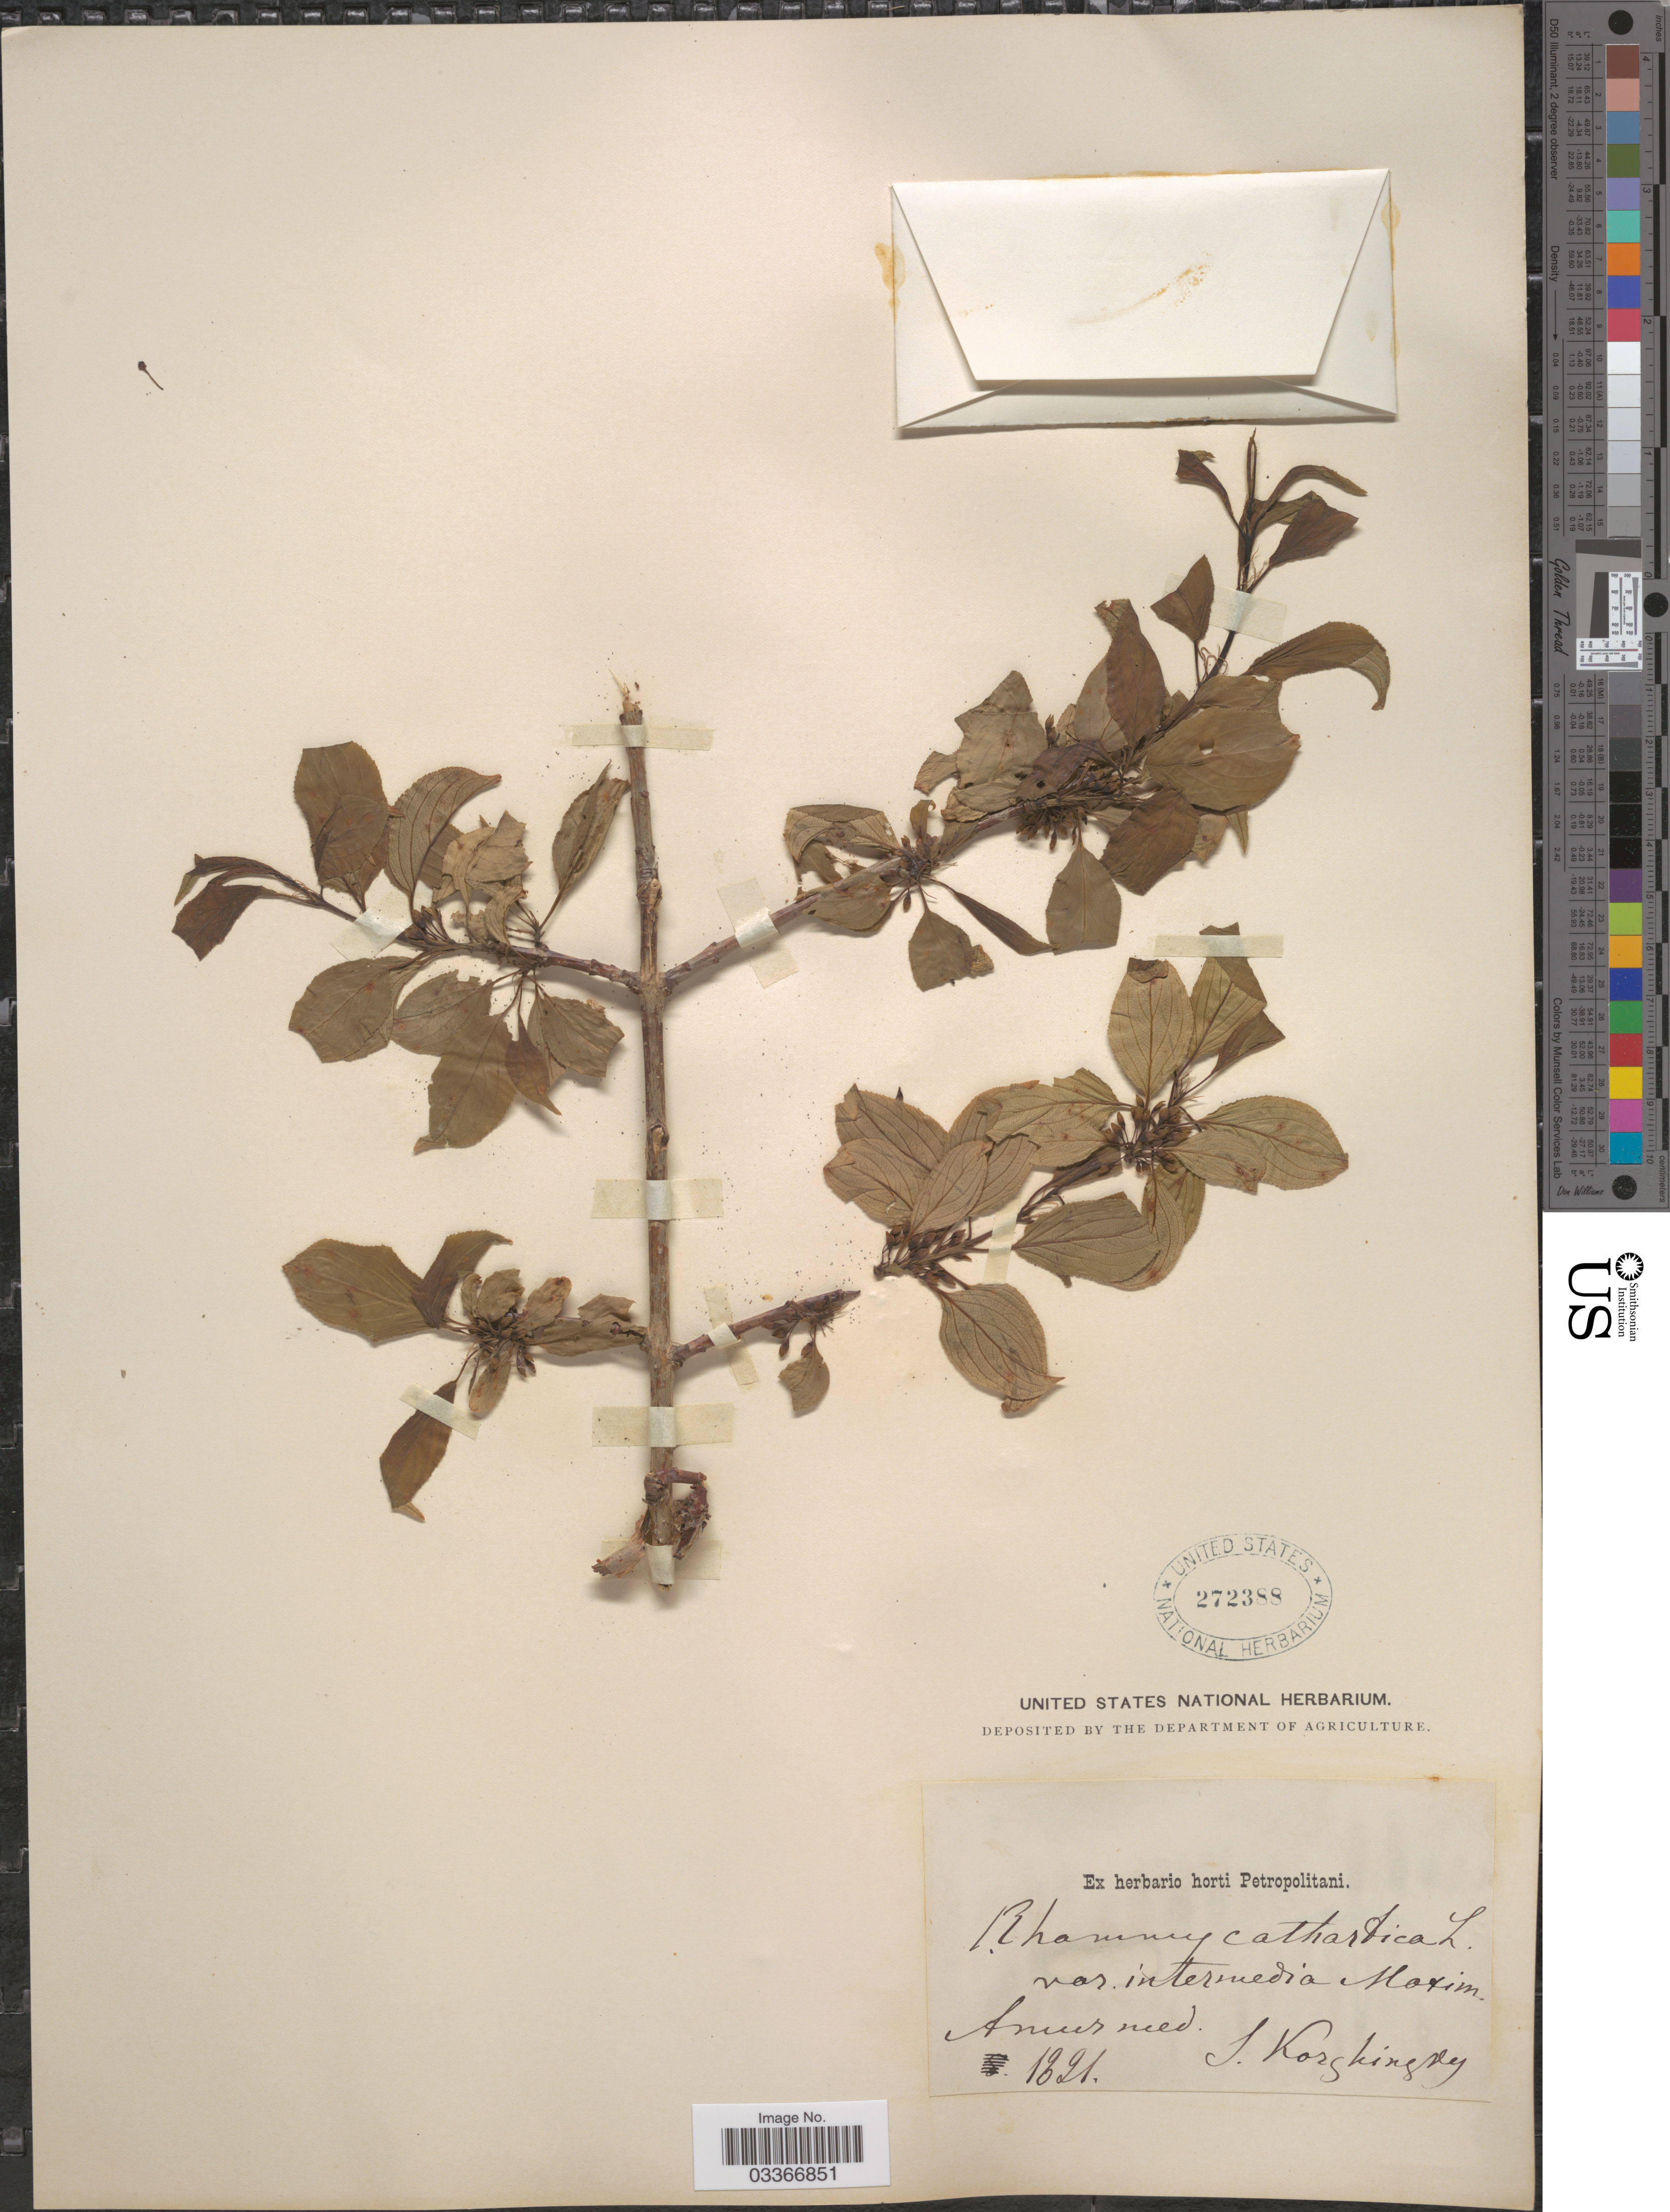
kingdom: Plantae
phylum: Tracheophyta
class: Magnoliopsida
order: Rosales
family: Rhamnaceae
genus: Rhamnus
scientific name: Rhamnus cathartica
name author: L.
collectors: S. Korzchinsky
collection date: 1891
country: Russian Federation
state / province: Amur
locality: Amur med.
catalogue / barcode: US 272388